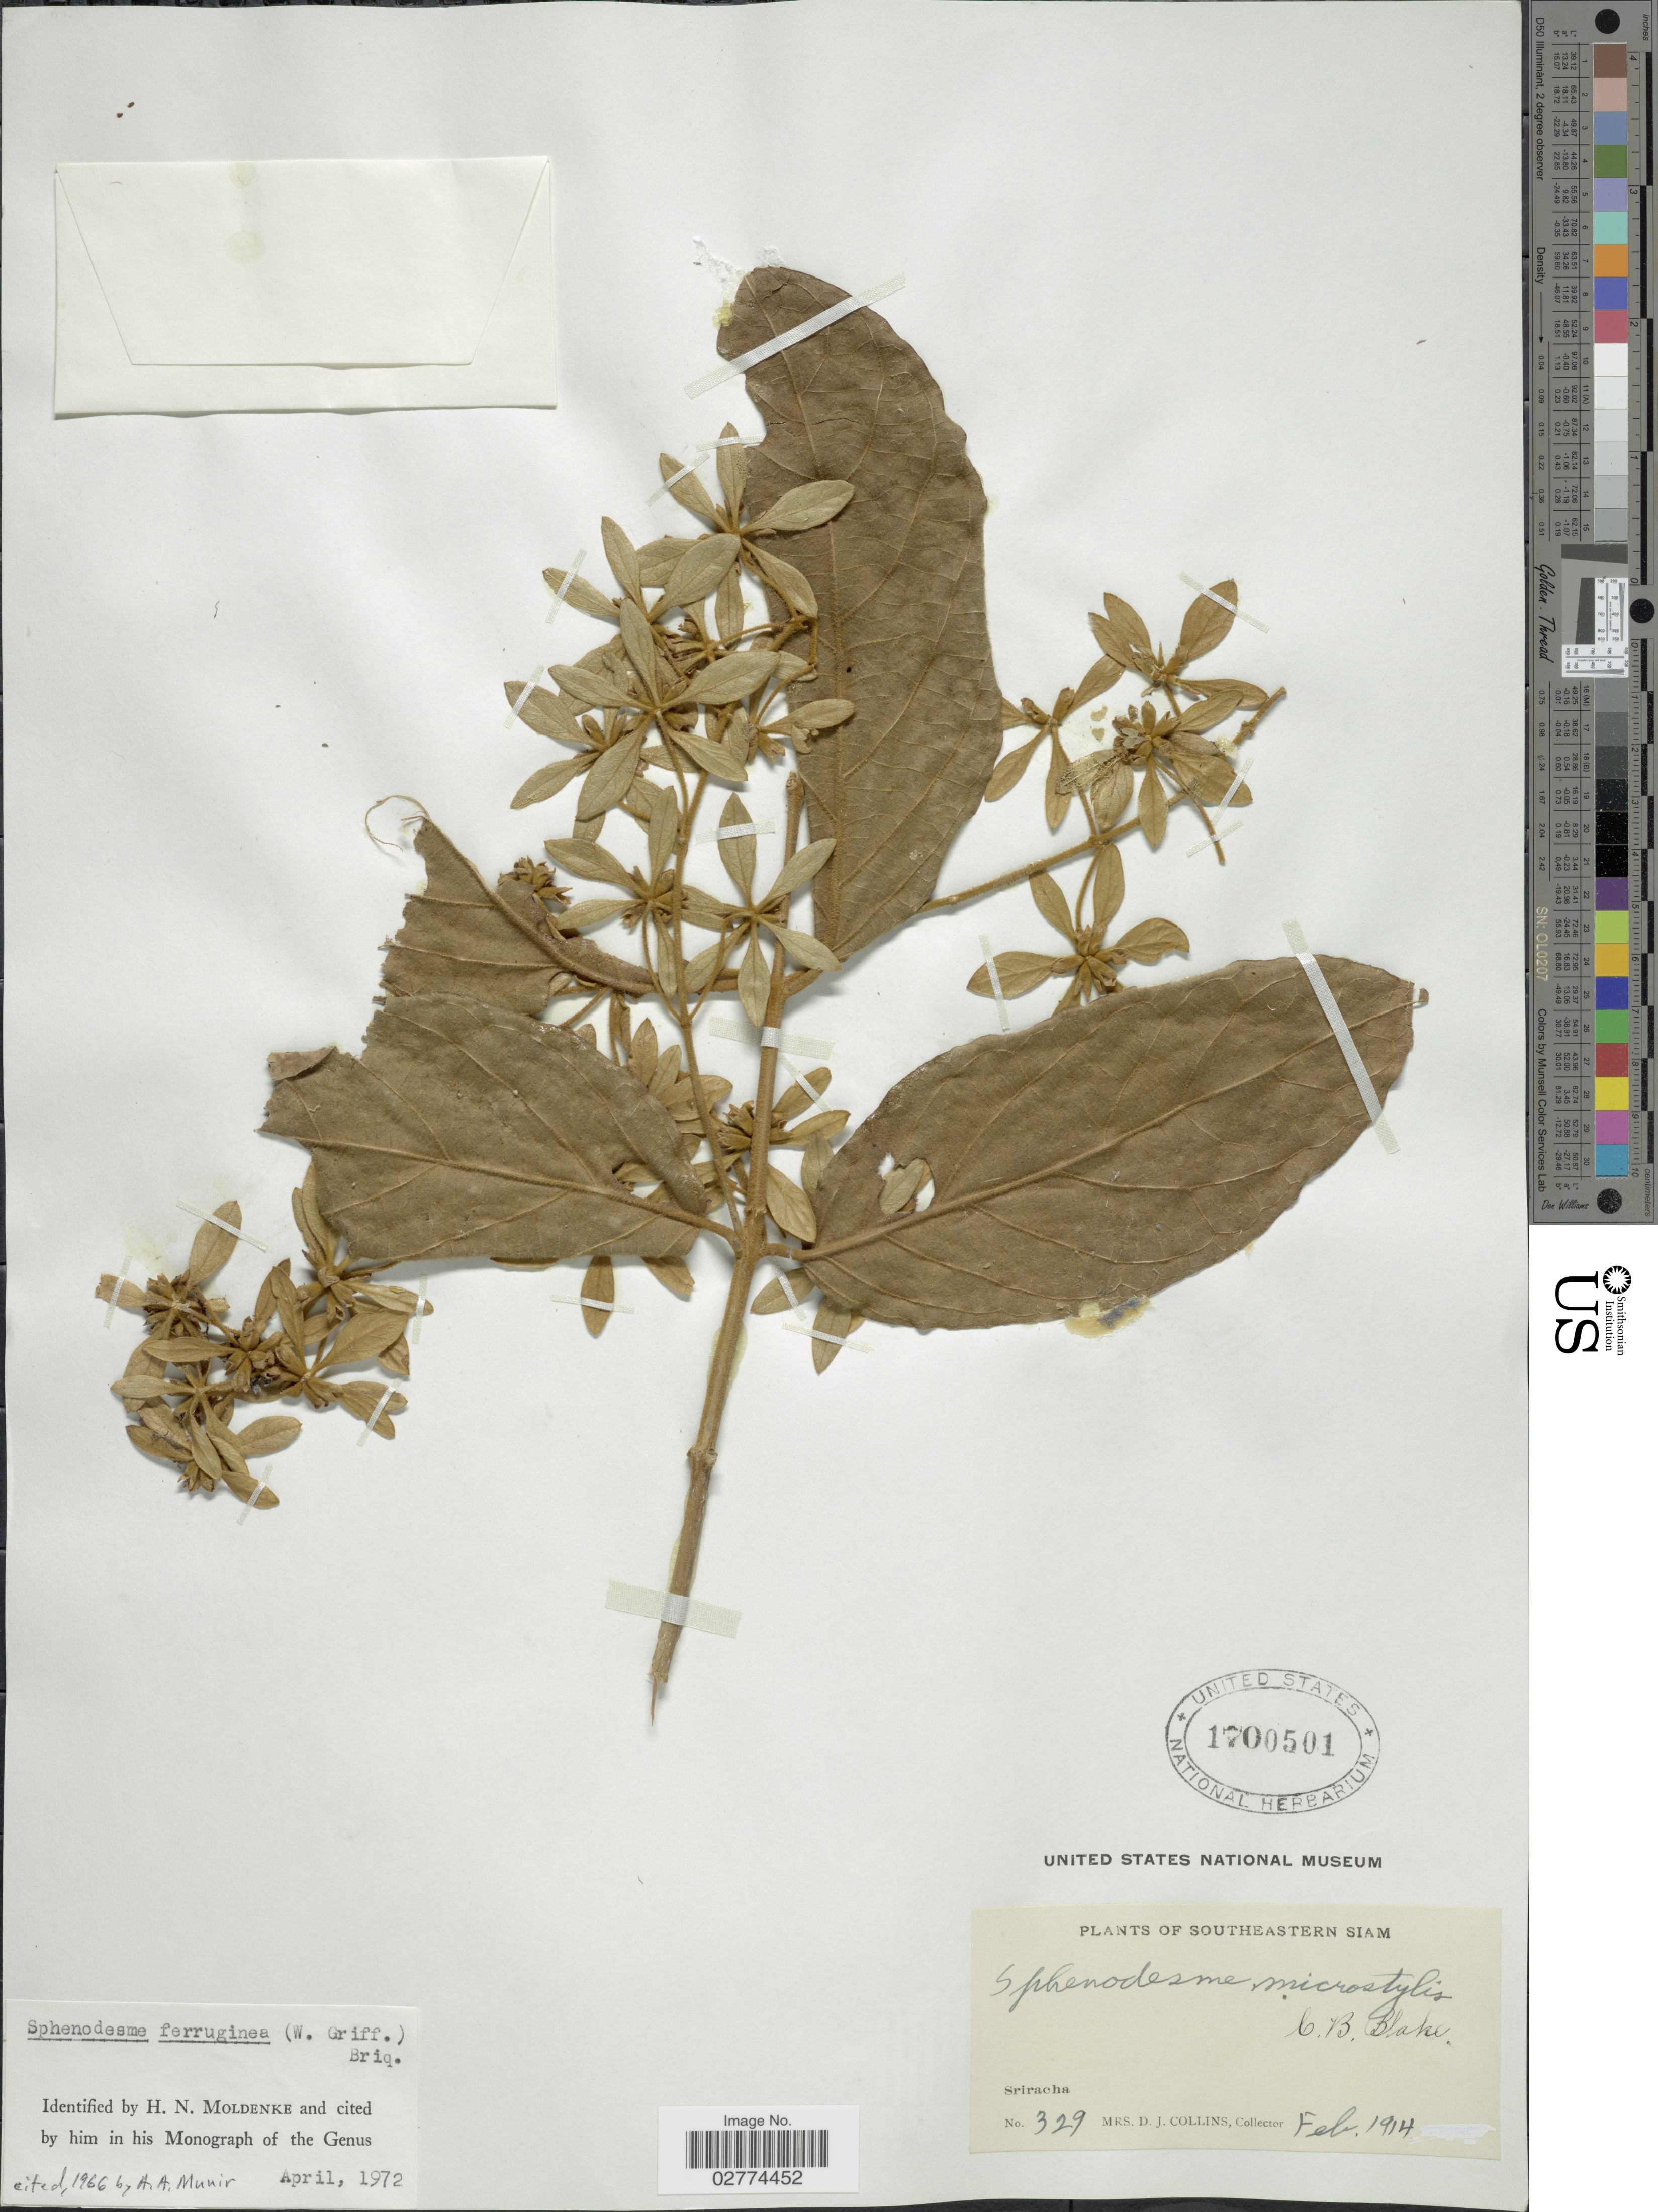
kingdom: Plantae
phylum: Tracheophyta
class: Magnoliopsida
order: Lamiales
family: Lamiaceae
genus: Sphenodesme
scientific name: Sphenodesme ferruginea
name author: (Griff.) Briq.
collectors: Mrs. D. J. Collins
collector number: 329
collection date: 1914-02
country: Thailand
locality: Southeastern Siam. Sriracha.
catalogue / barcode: US 1700501